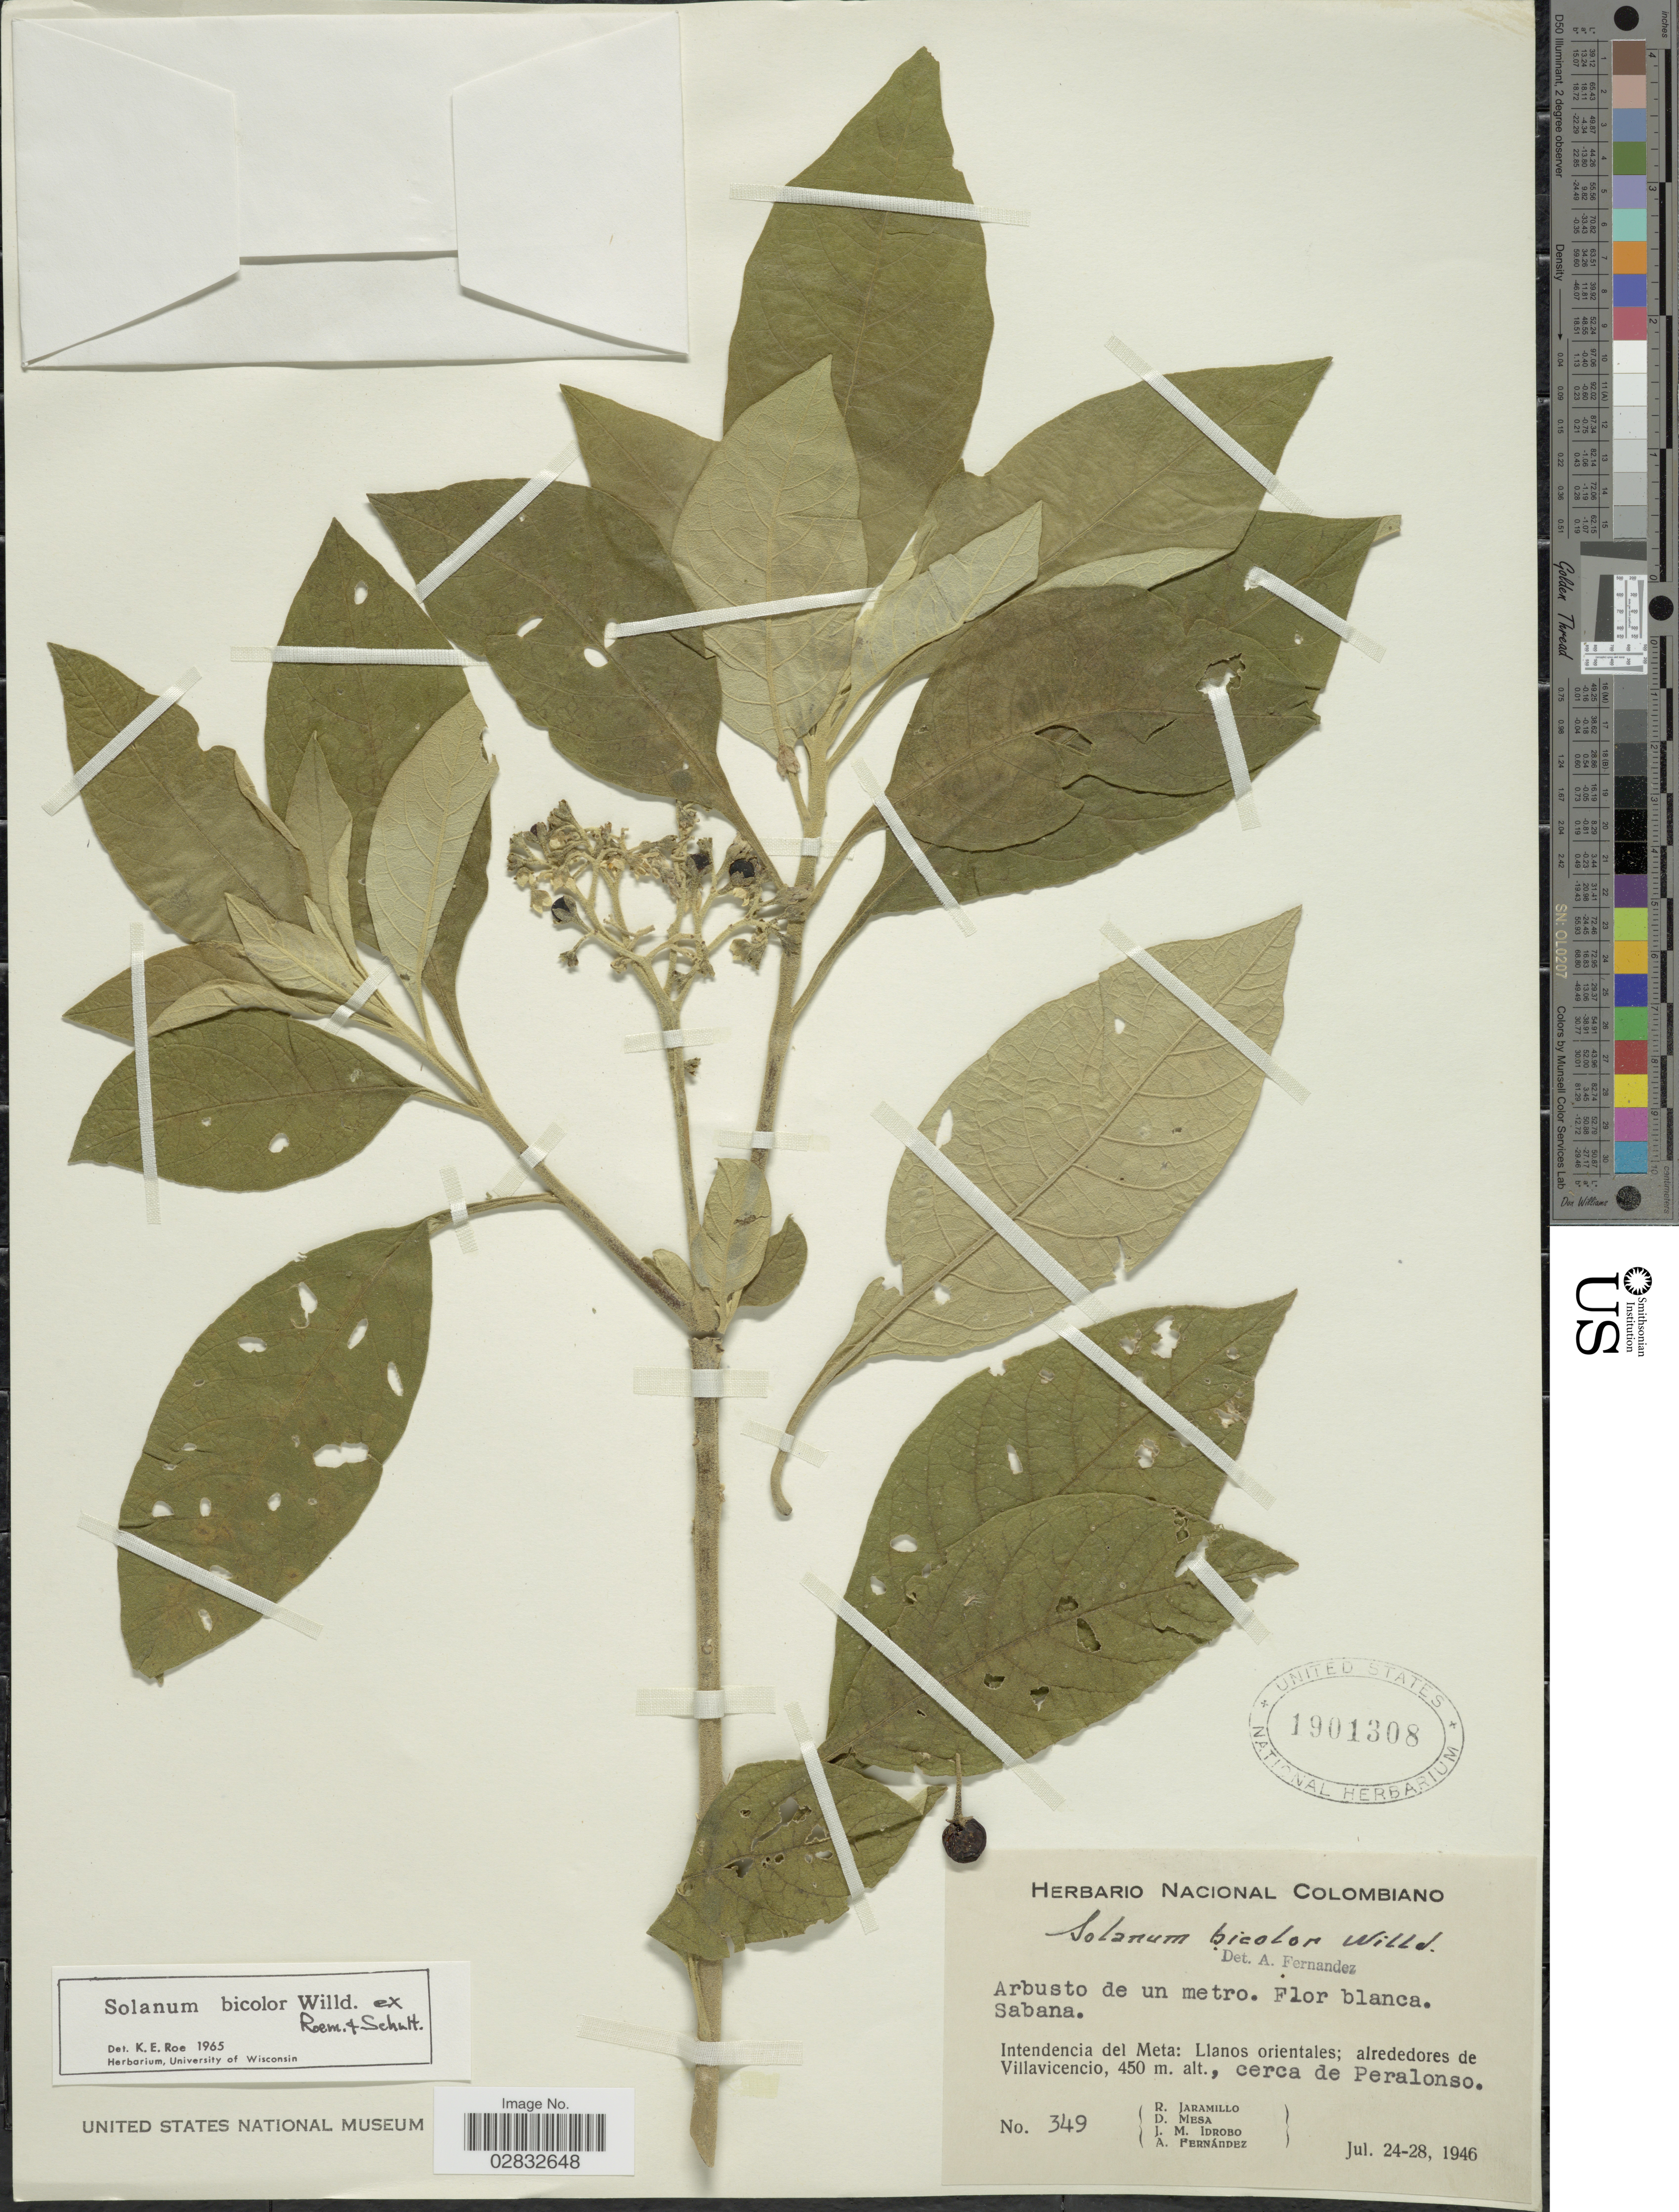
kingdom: Plantae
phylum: Tracheophyta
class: Magnoliopsida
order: Solanales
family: Solanaceae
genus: Solanum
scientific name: Solanum bicolor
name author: Willd. ex Roem. & Schult.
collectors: R. Jaramillo M., D. Mesa, J. M. Idrobo & A. Fernández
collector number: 349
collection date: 1946-07-24/1946-07-28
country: Colombia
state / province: Meta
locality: Intendencia del Meta, Llanos orientales, alrededores de Villavicencio, cerca de Peralonso.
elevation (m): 450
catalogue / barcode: US 1901308